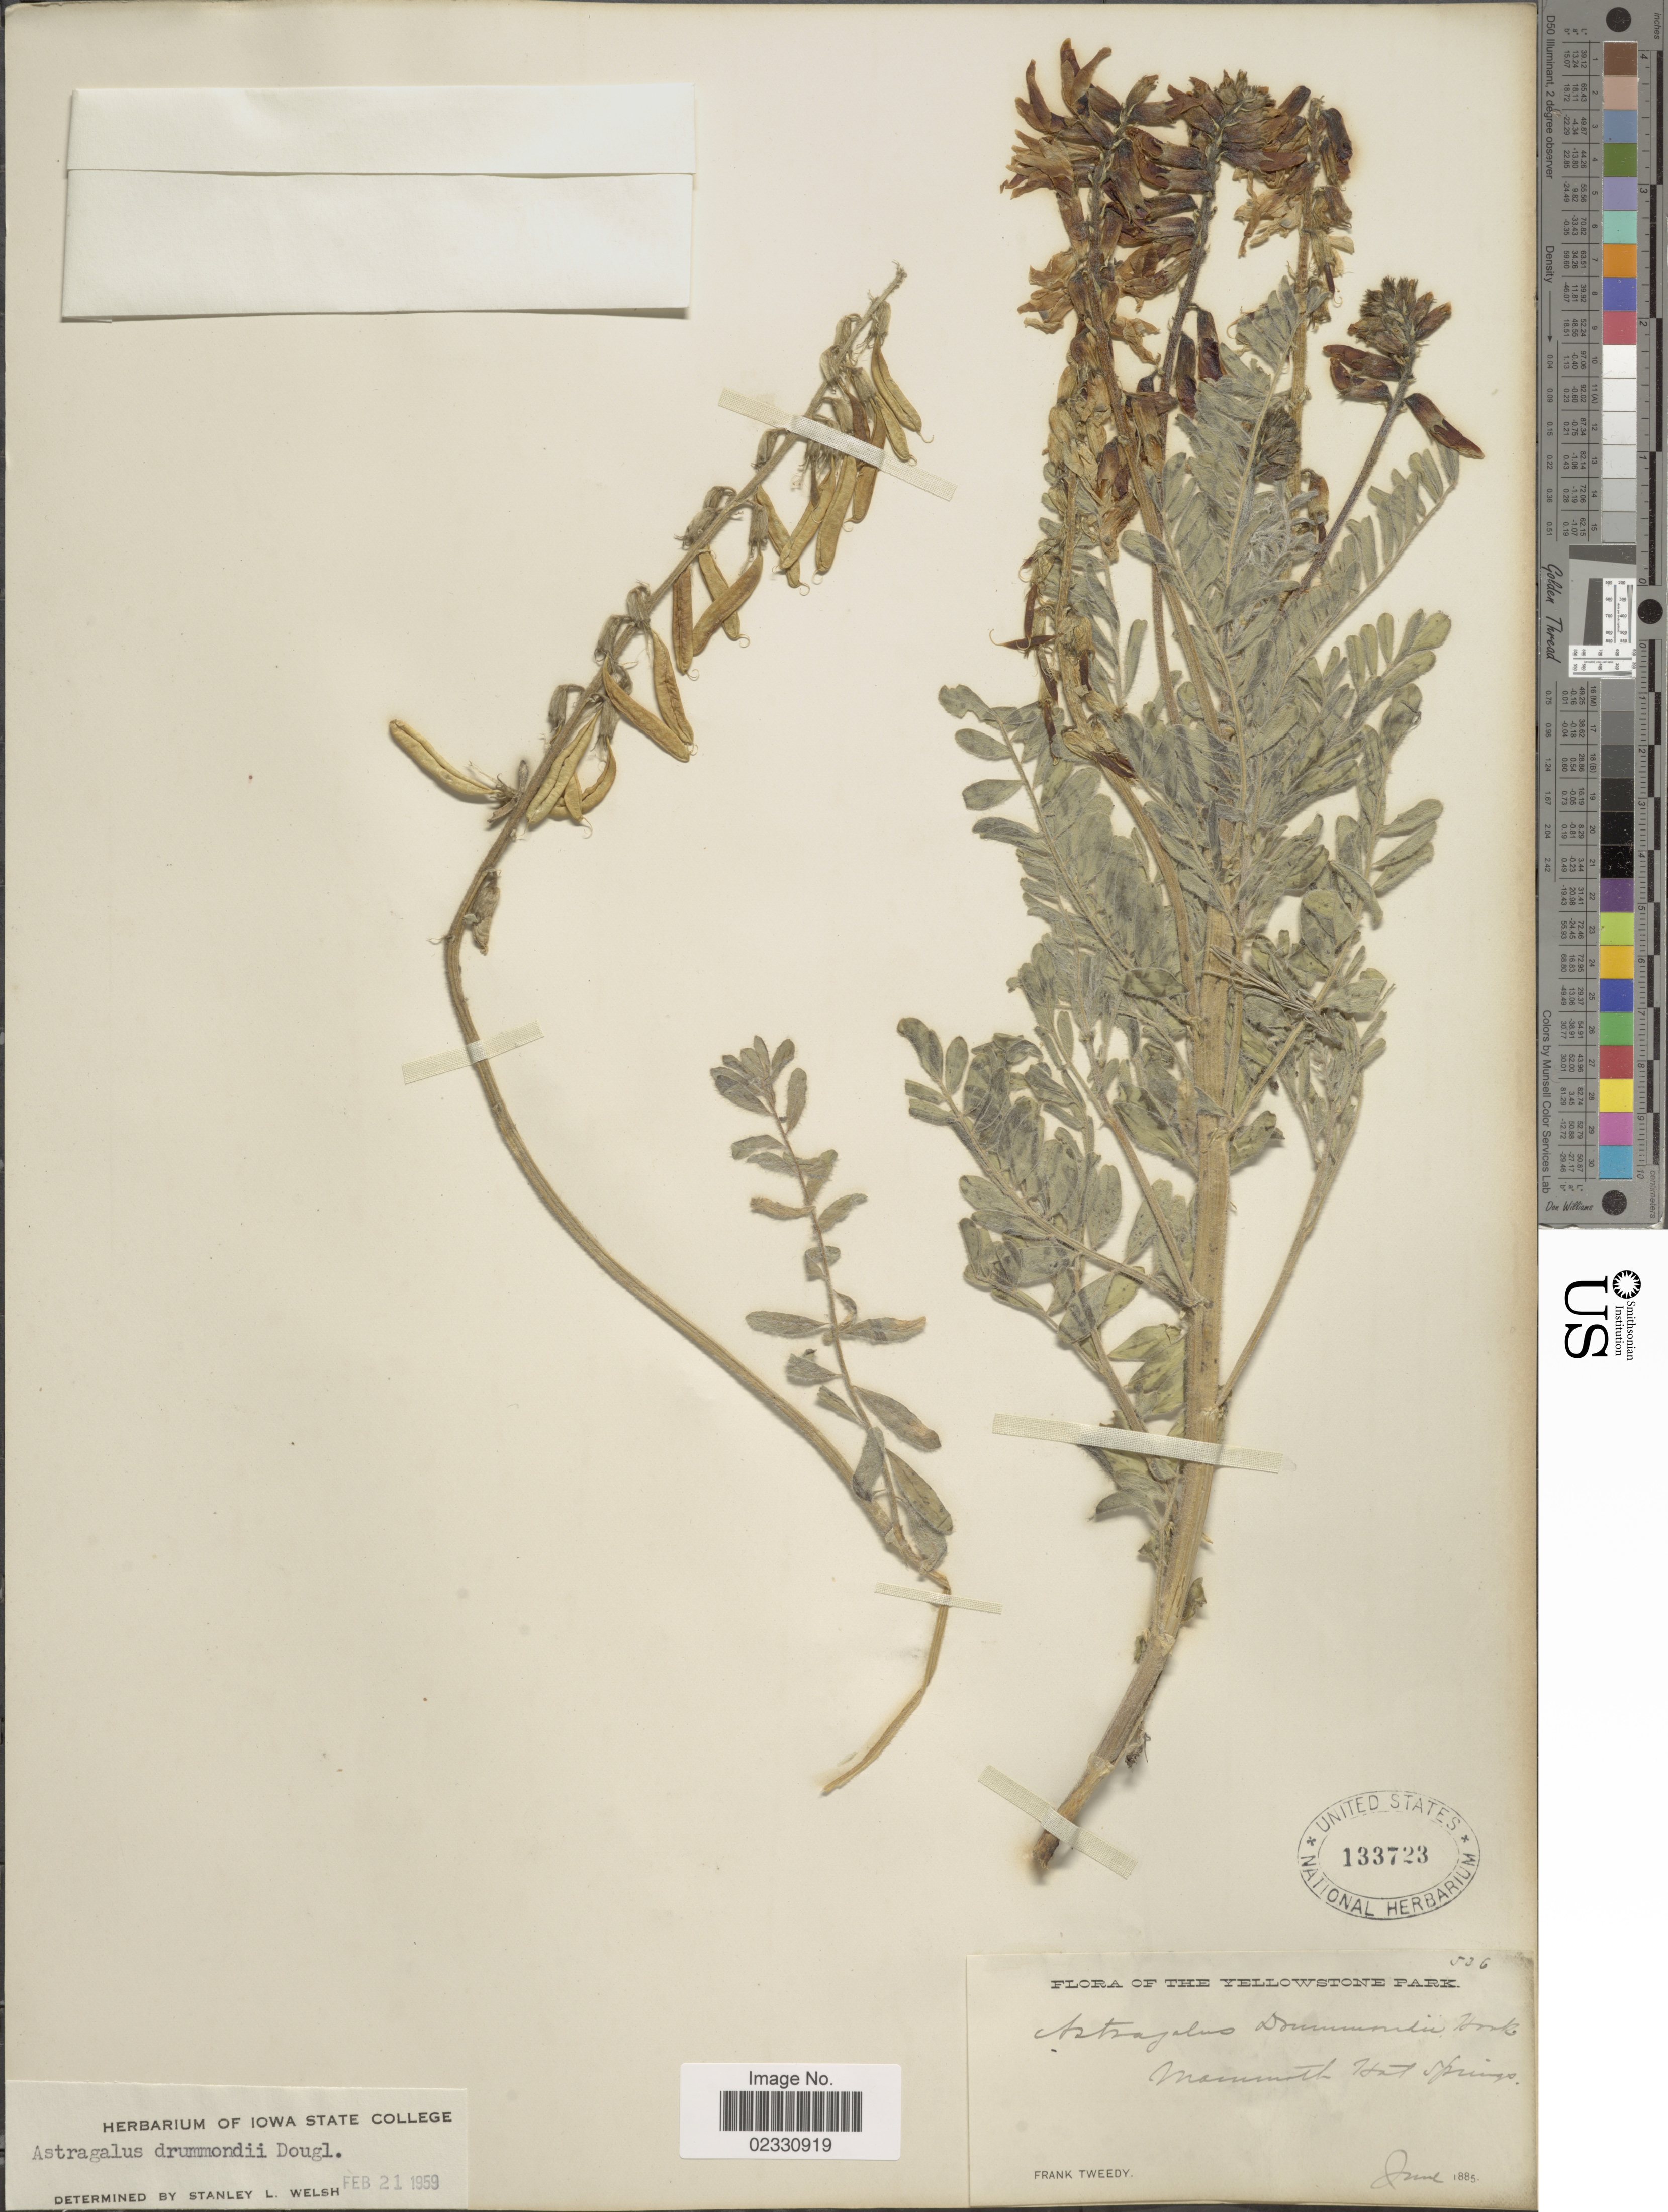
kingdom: Plantae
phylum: Tracheophyta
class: Magnoliopsida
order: Fabales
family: Fabaceae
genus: Astragalus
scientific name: Astragalus drummondii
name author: Hook.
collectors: F. Tweedy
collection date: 1885-06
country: United States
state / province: Wyoming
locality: The Yellowstone Park, Mammoth Hot Springs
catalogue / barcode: US 133723